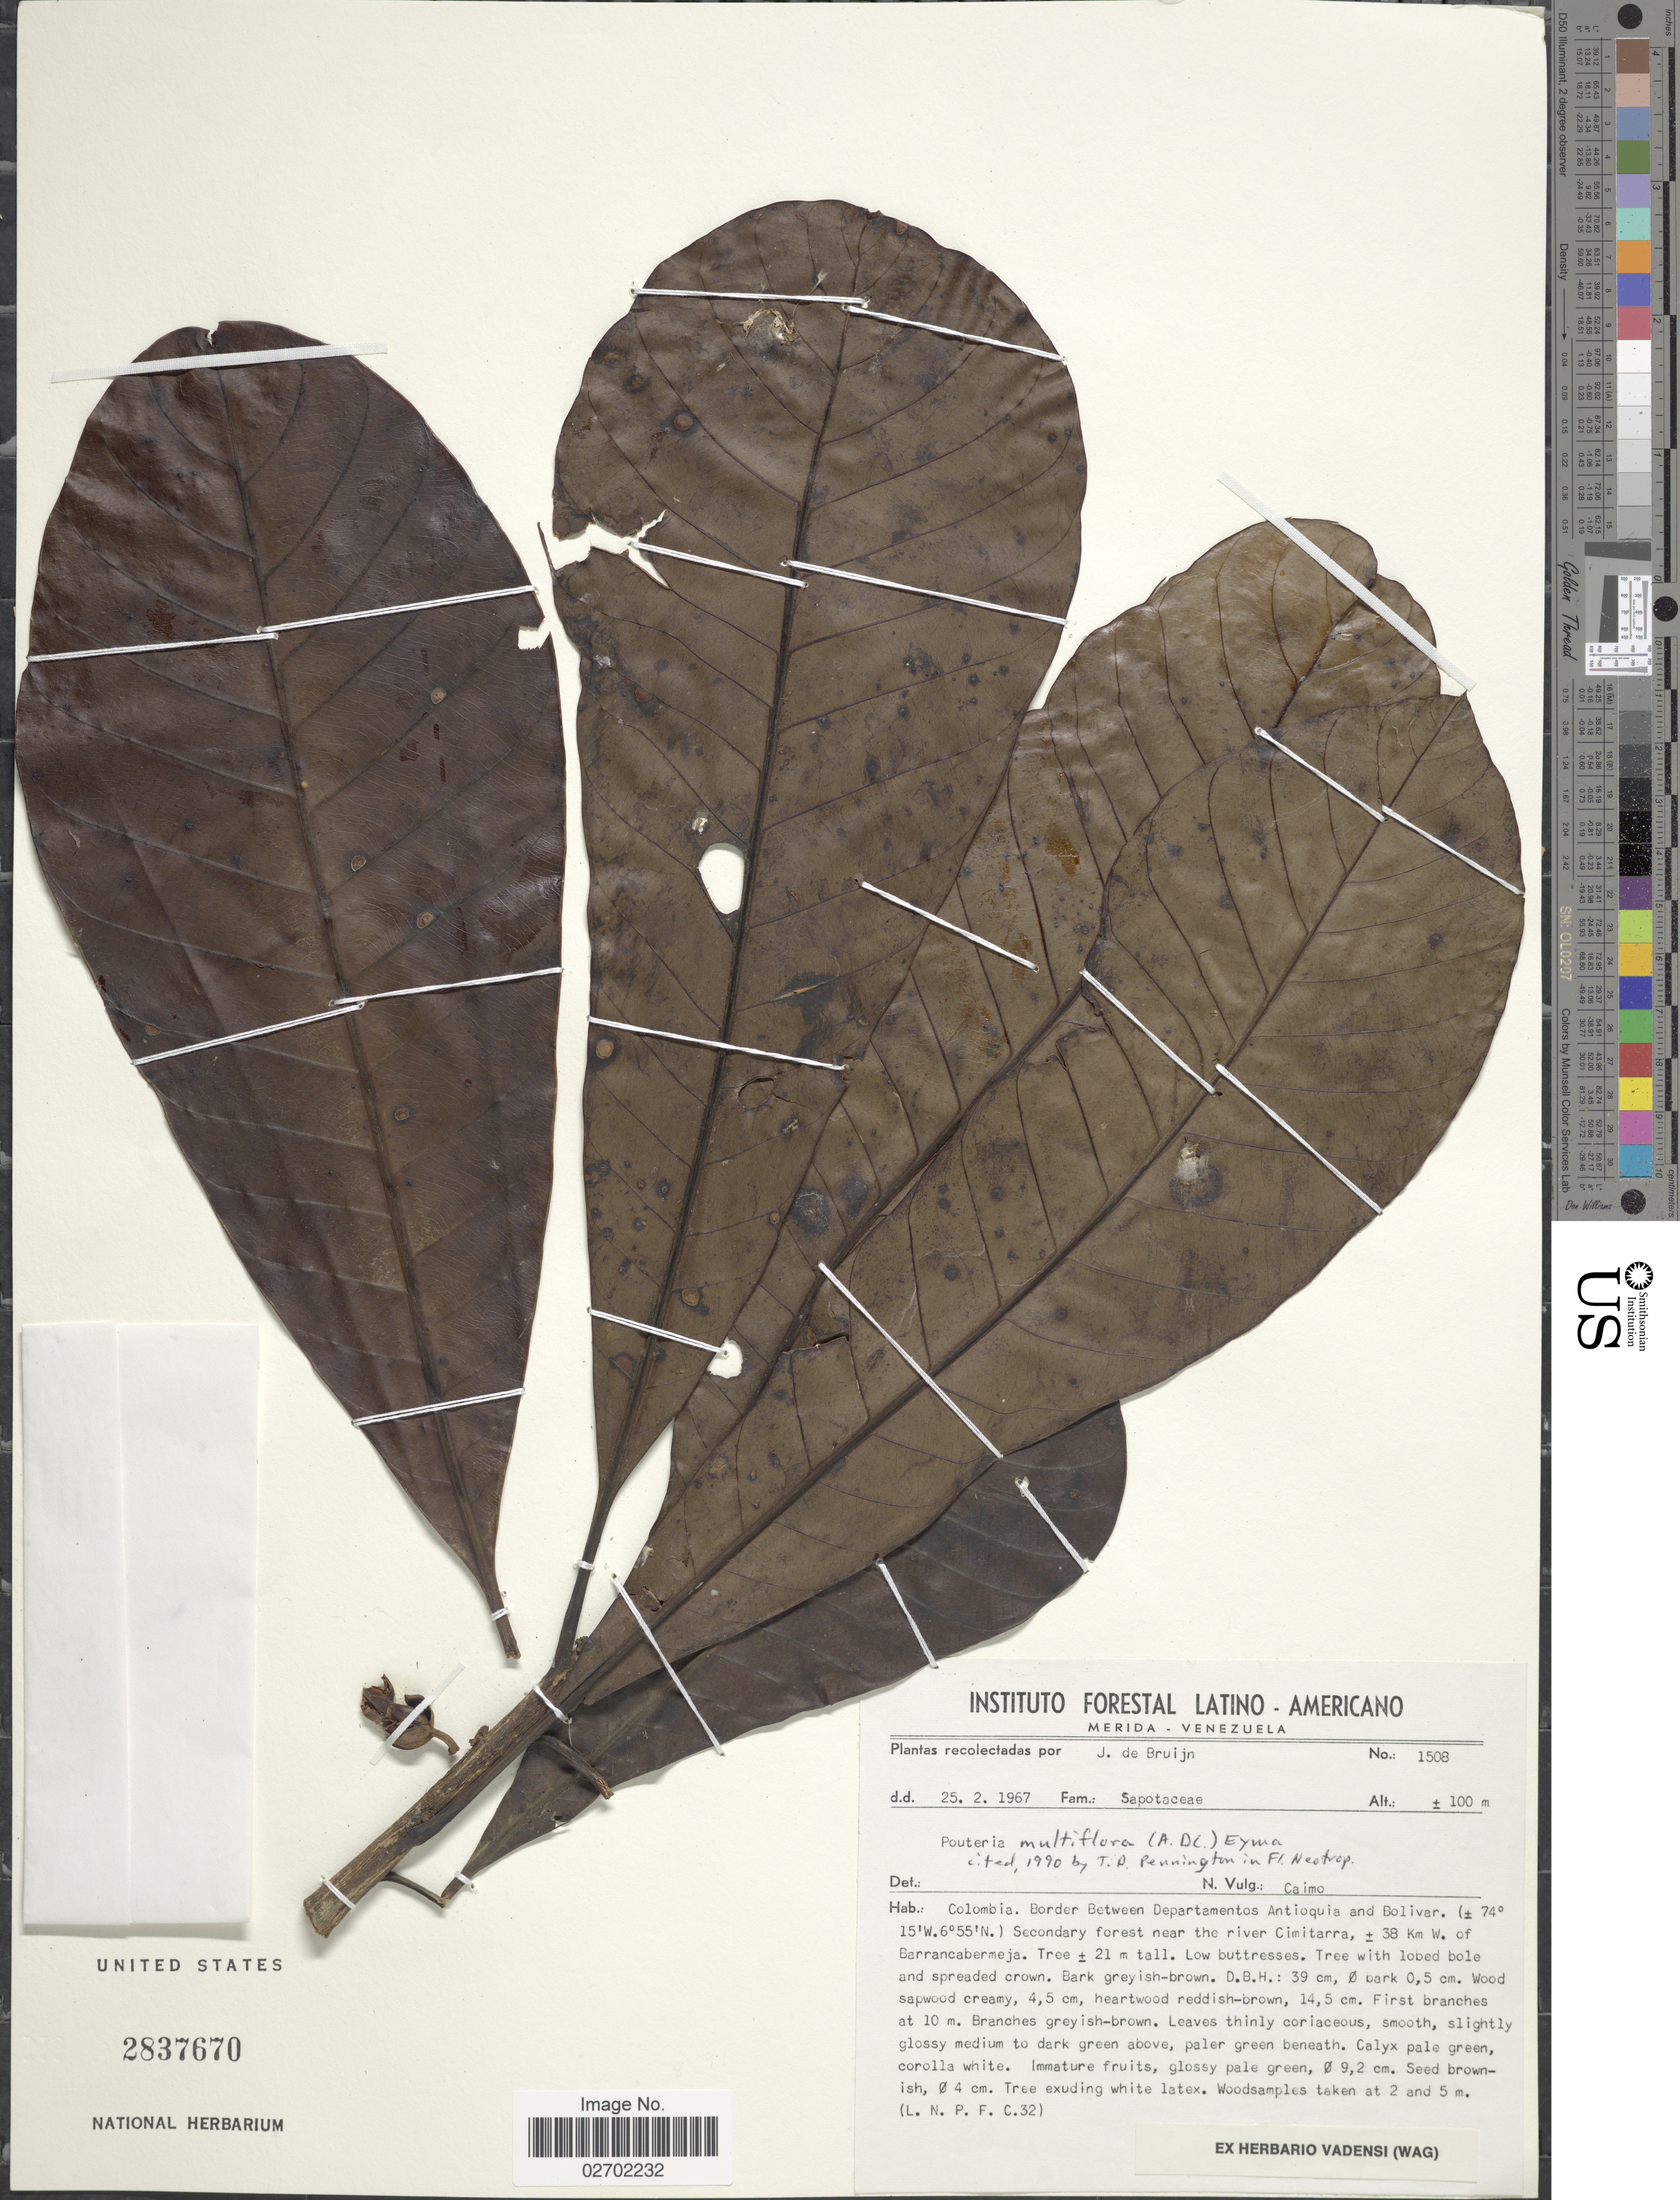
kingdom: Plantae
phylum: Tracheophyta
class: Magnoliopsida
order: Ericales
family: Sapotaceae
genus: Pouteria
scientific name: Pouteria multiflora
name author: (A. DC.) Eyma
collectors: J. Bruijn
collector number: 1508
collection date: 1967-02-25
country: Colombia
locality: Border between Departamentos Antioquia and Bolivar. Secondary forest near the river Cimitara, ± 38 Km W. of Barrancabermeja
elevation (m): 100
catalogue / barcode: US 2837670